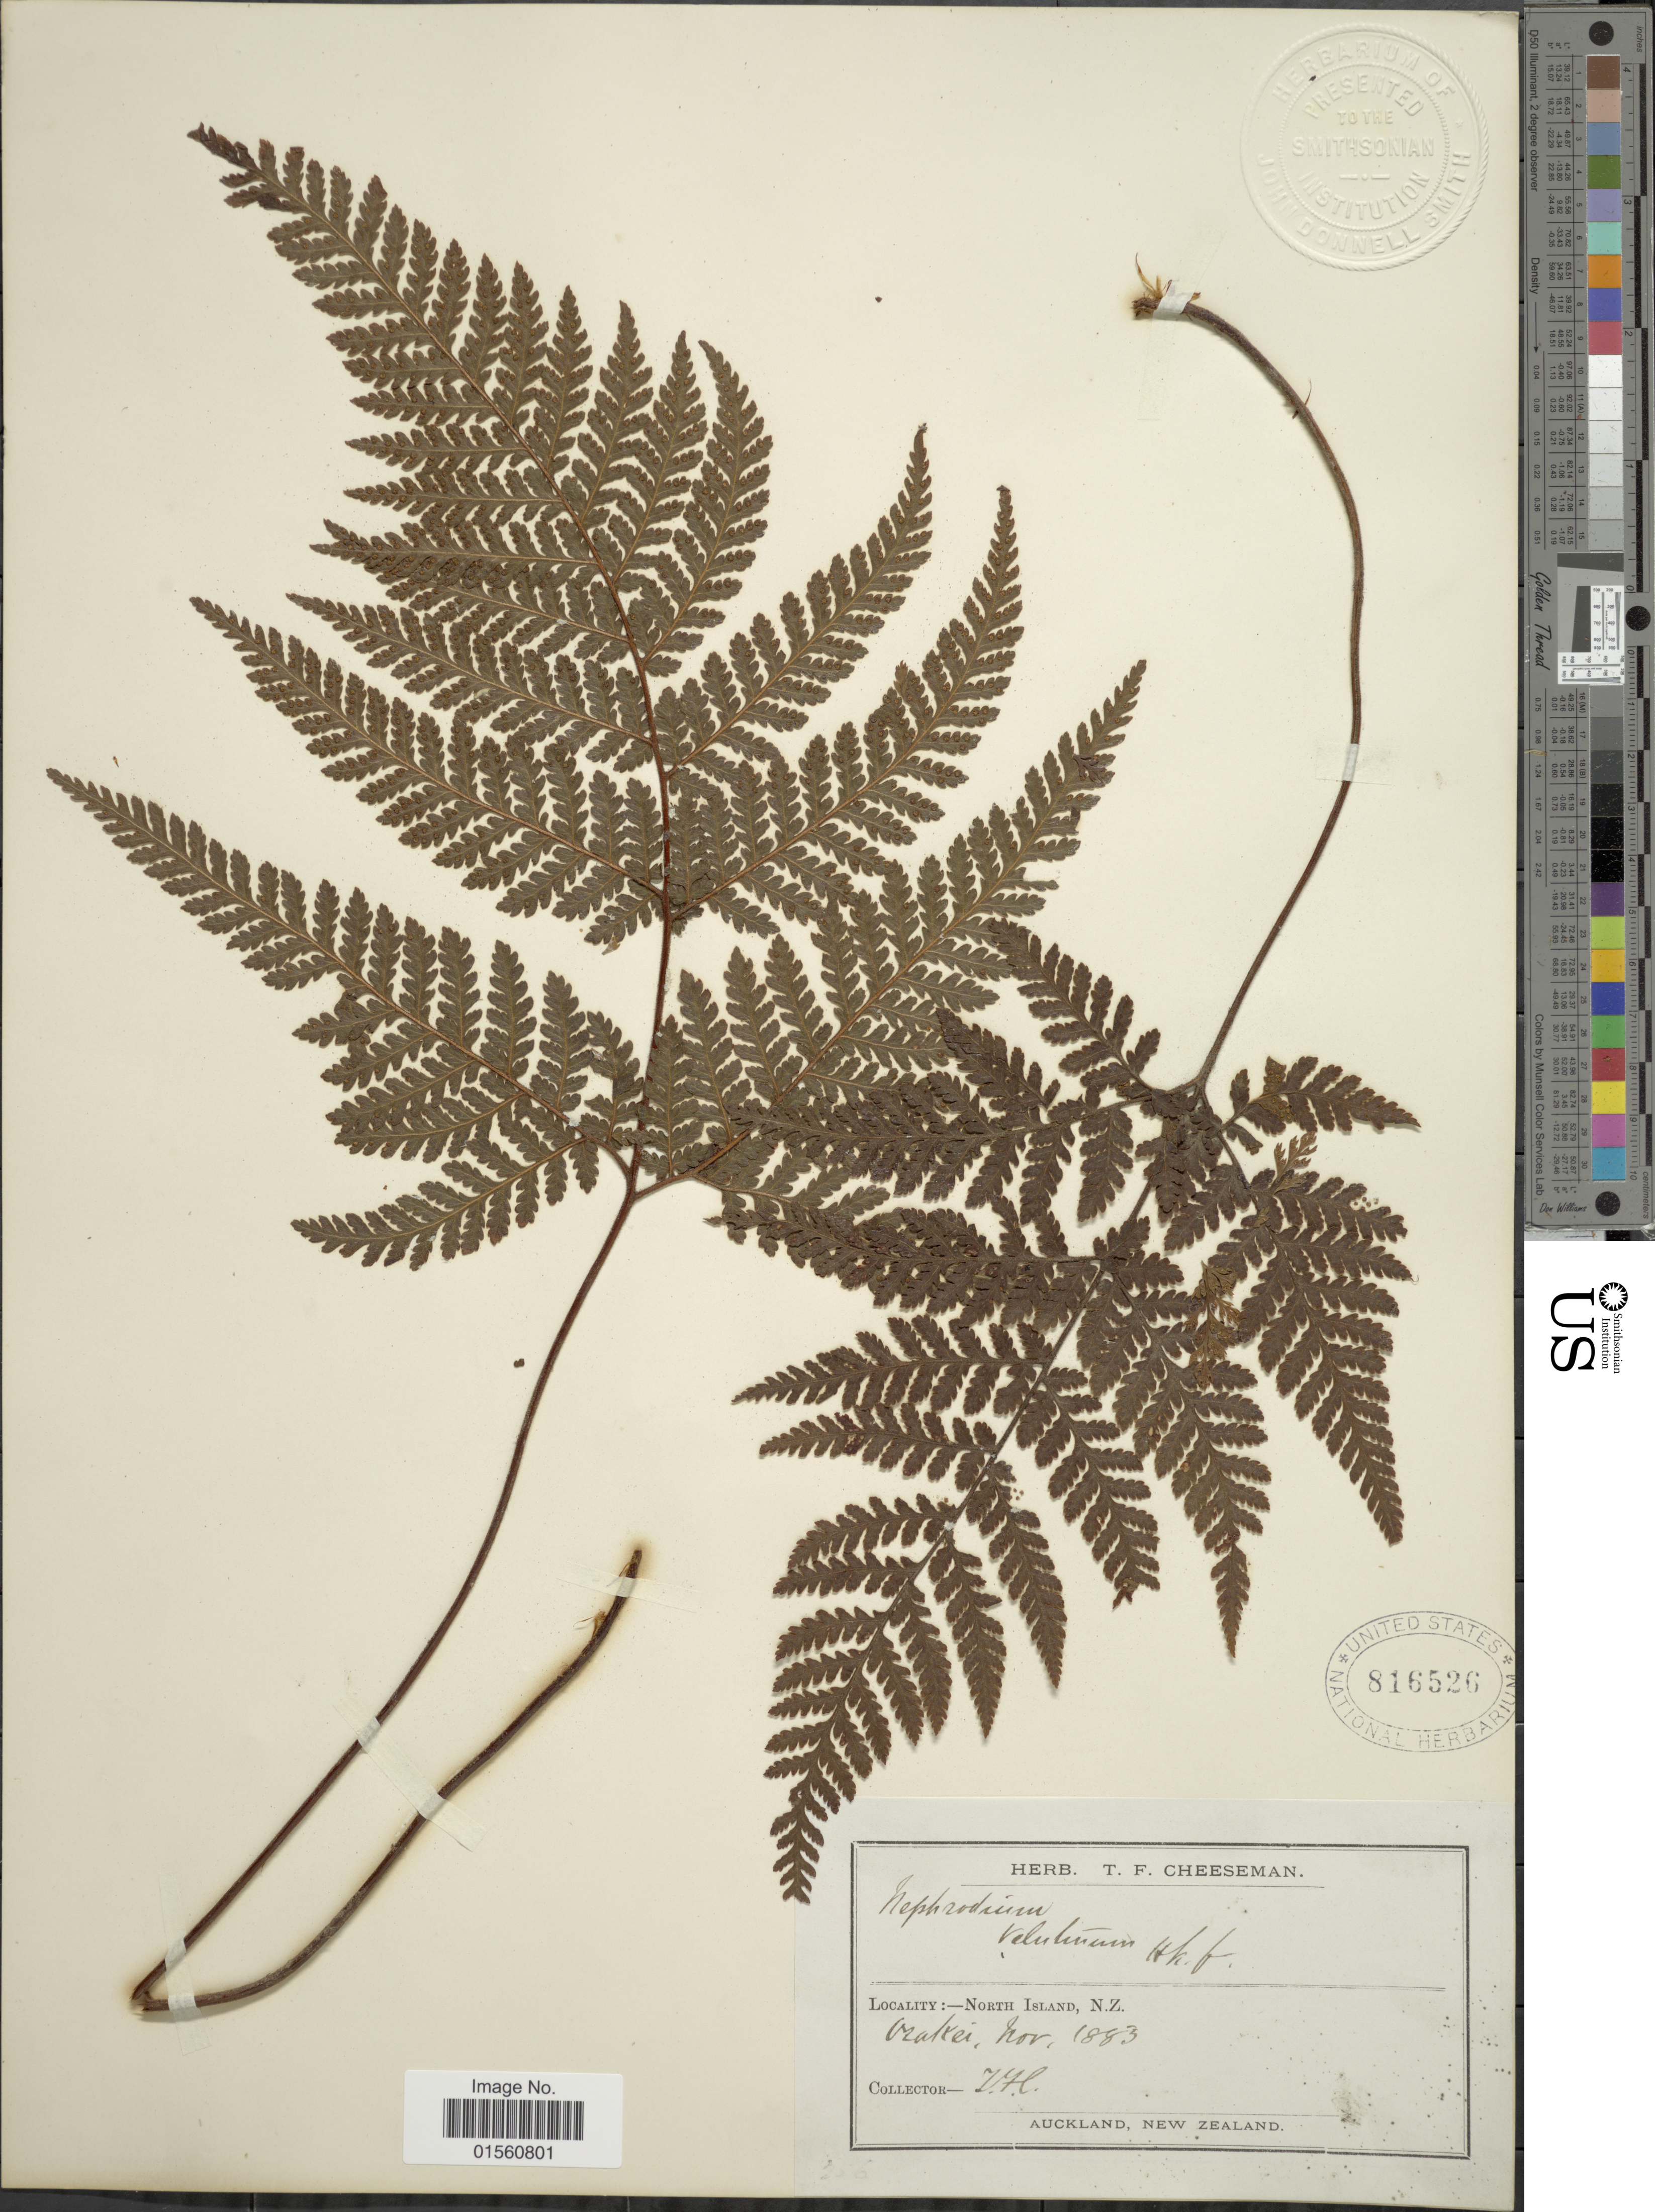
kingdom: Plantae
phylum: Tracheophyta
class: Polypodiopsida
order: Polypodiales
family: Dryopteridaceae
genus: Lastreopsis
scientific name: Lastreopsis velutina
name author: (A. Rich.) Tindale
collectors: T. F. Cheeseman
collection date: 1883-11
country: New Zealand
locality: North Island, Orakei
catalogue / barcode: US 816526